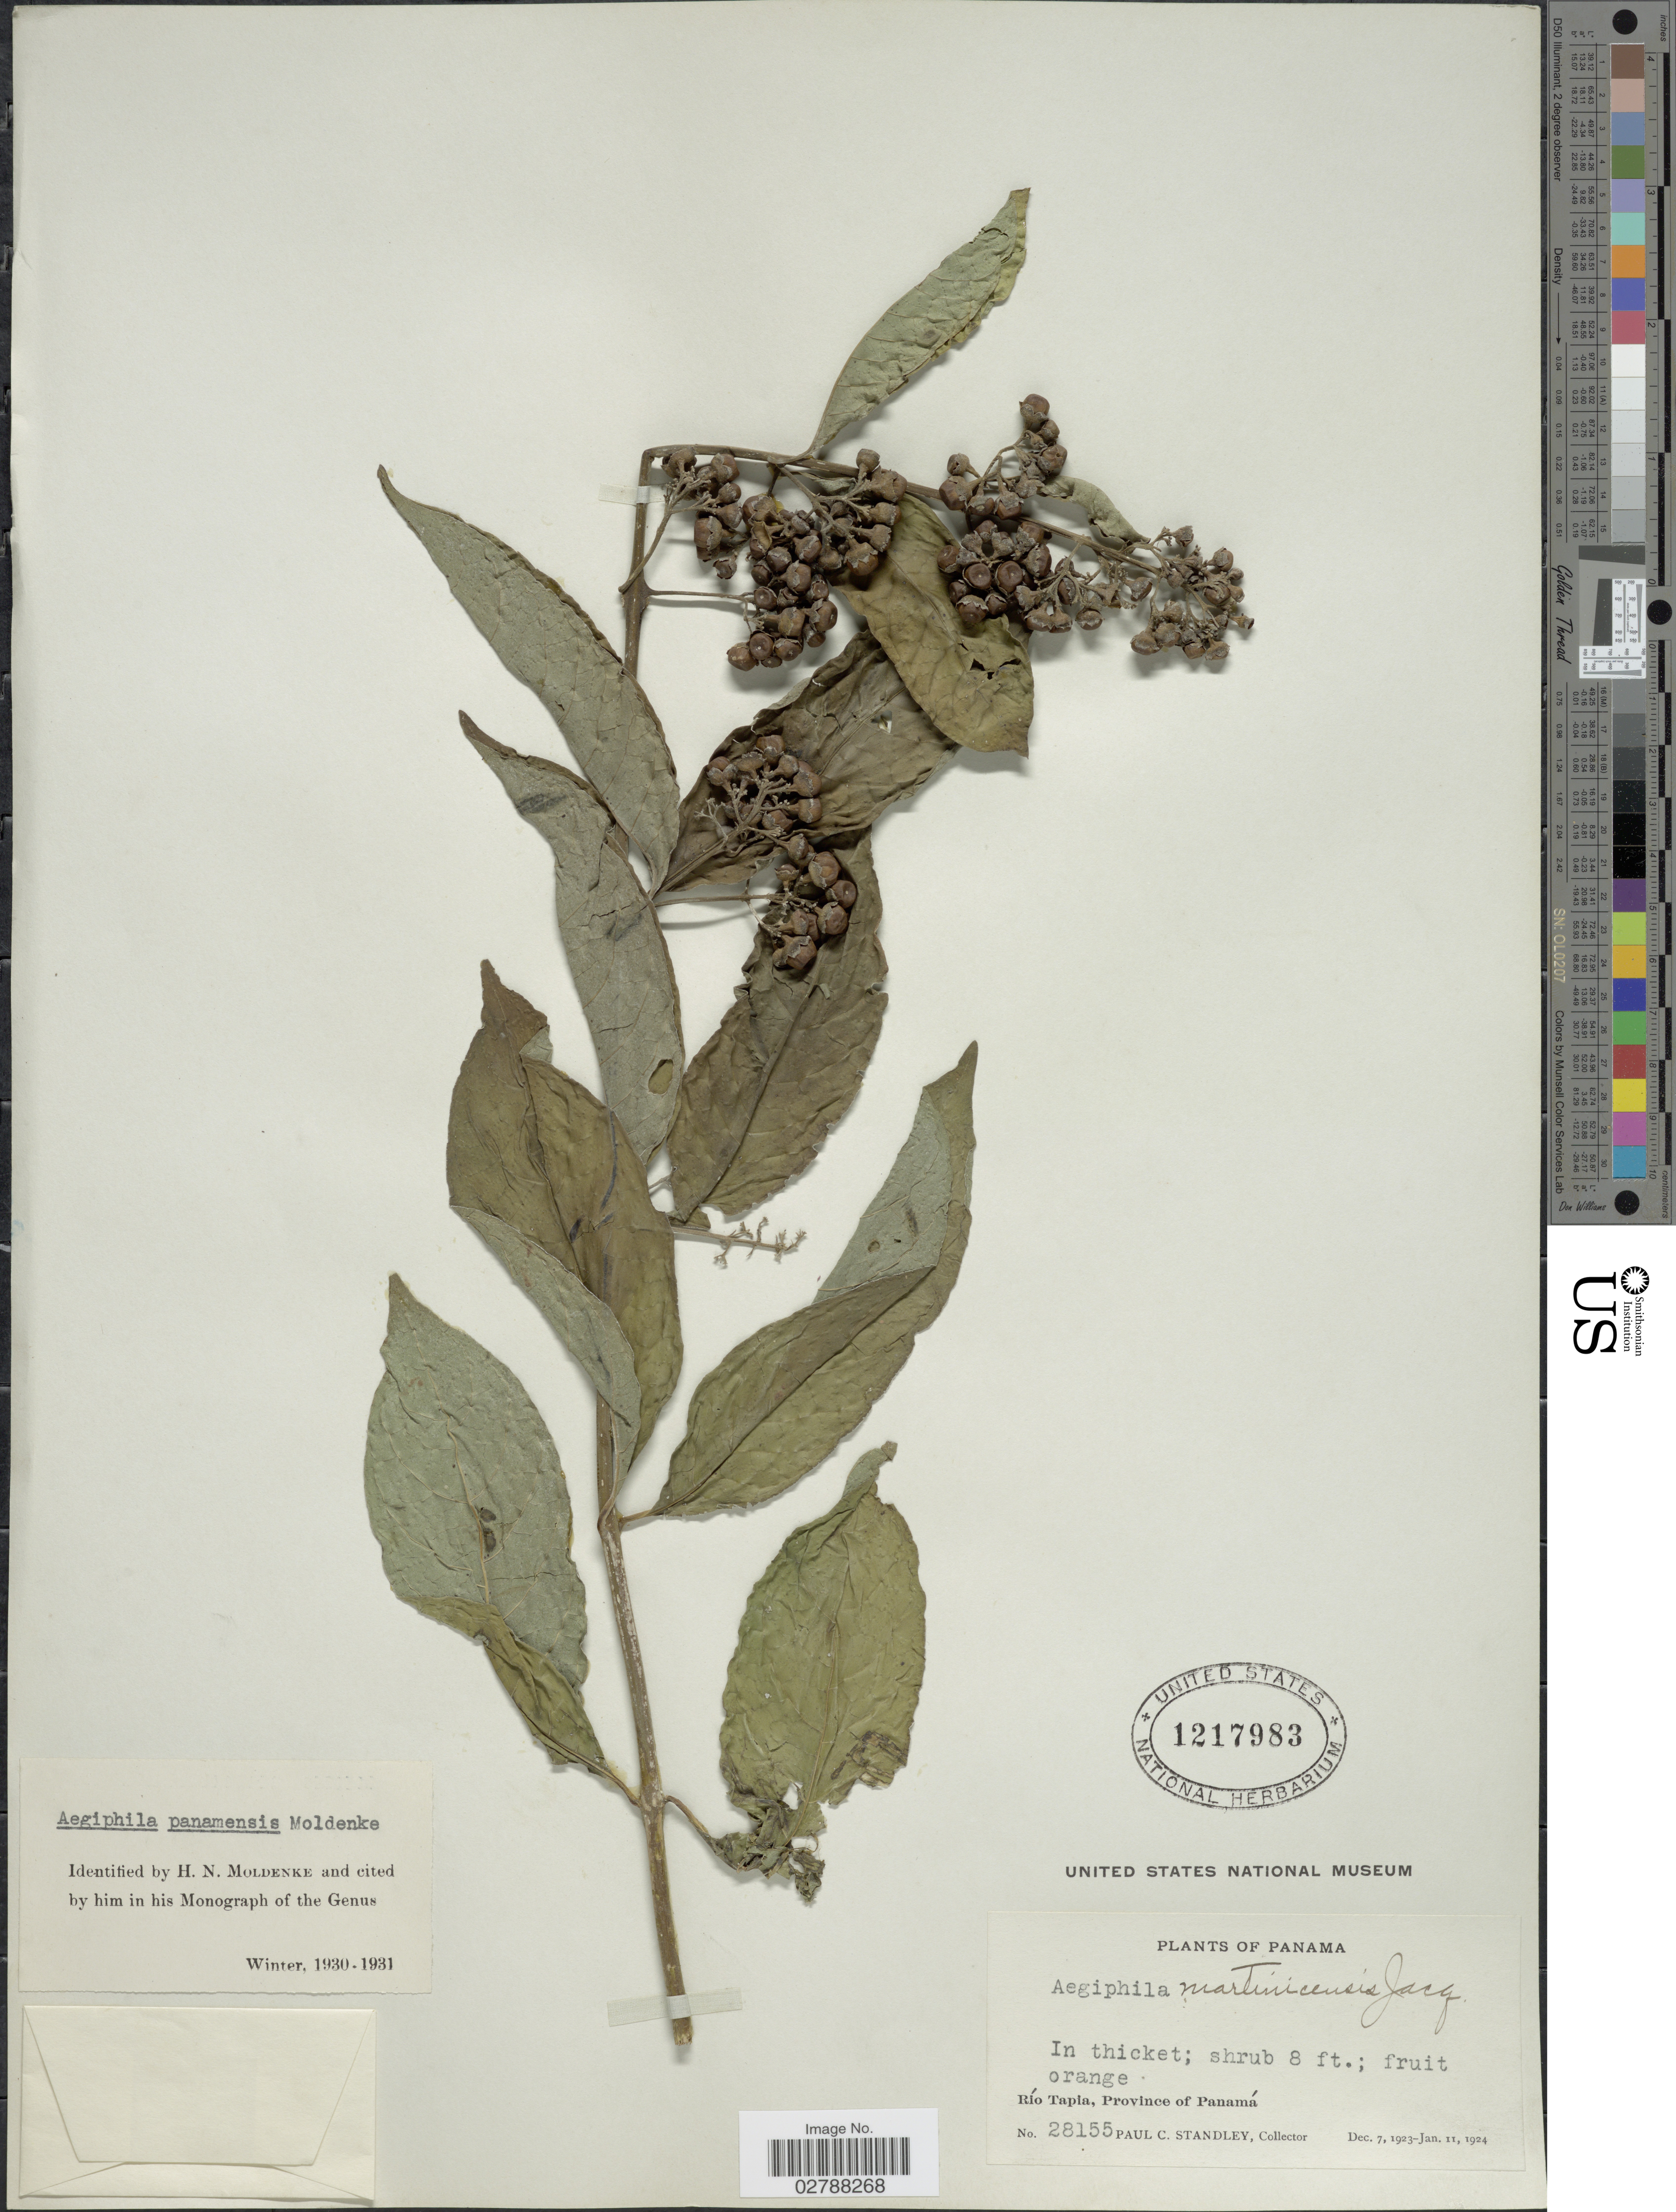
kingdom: Plantae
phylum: Tracheophyta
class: Magnoliopsida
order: Lamiales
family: Lamiaceae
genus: Aegiphila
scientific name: Aegiphila panamensis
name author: Moldenke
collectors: P. C. Standley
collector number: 28155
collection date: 1923-12-07/1924-01-11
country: Panama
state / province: Panamá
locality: Río Tapia, Province of Panamá.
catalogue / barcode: US 1217983